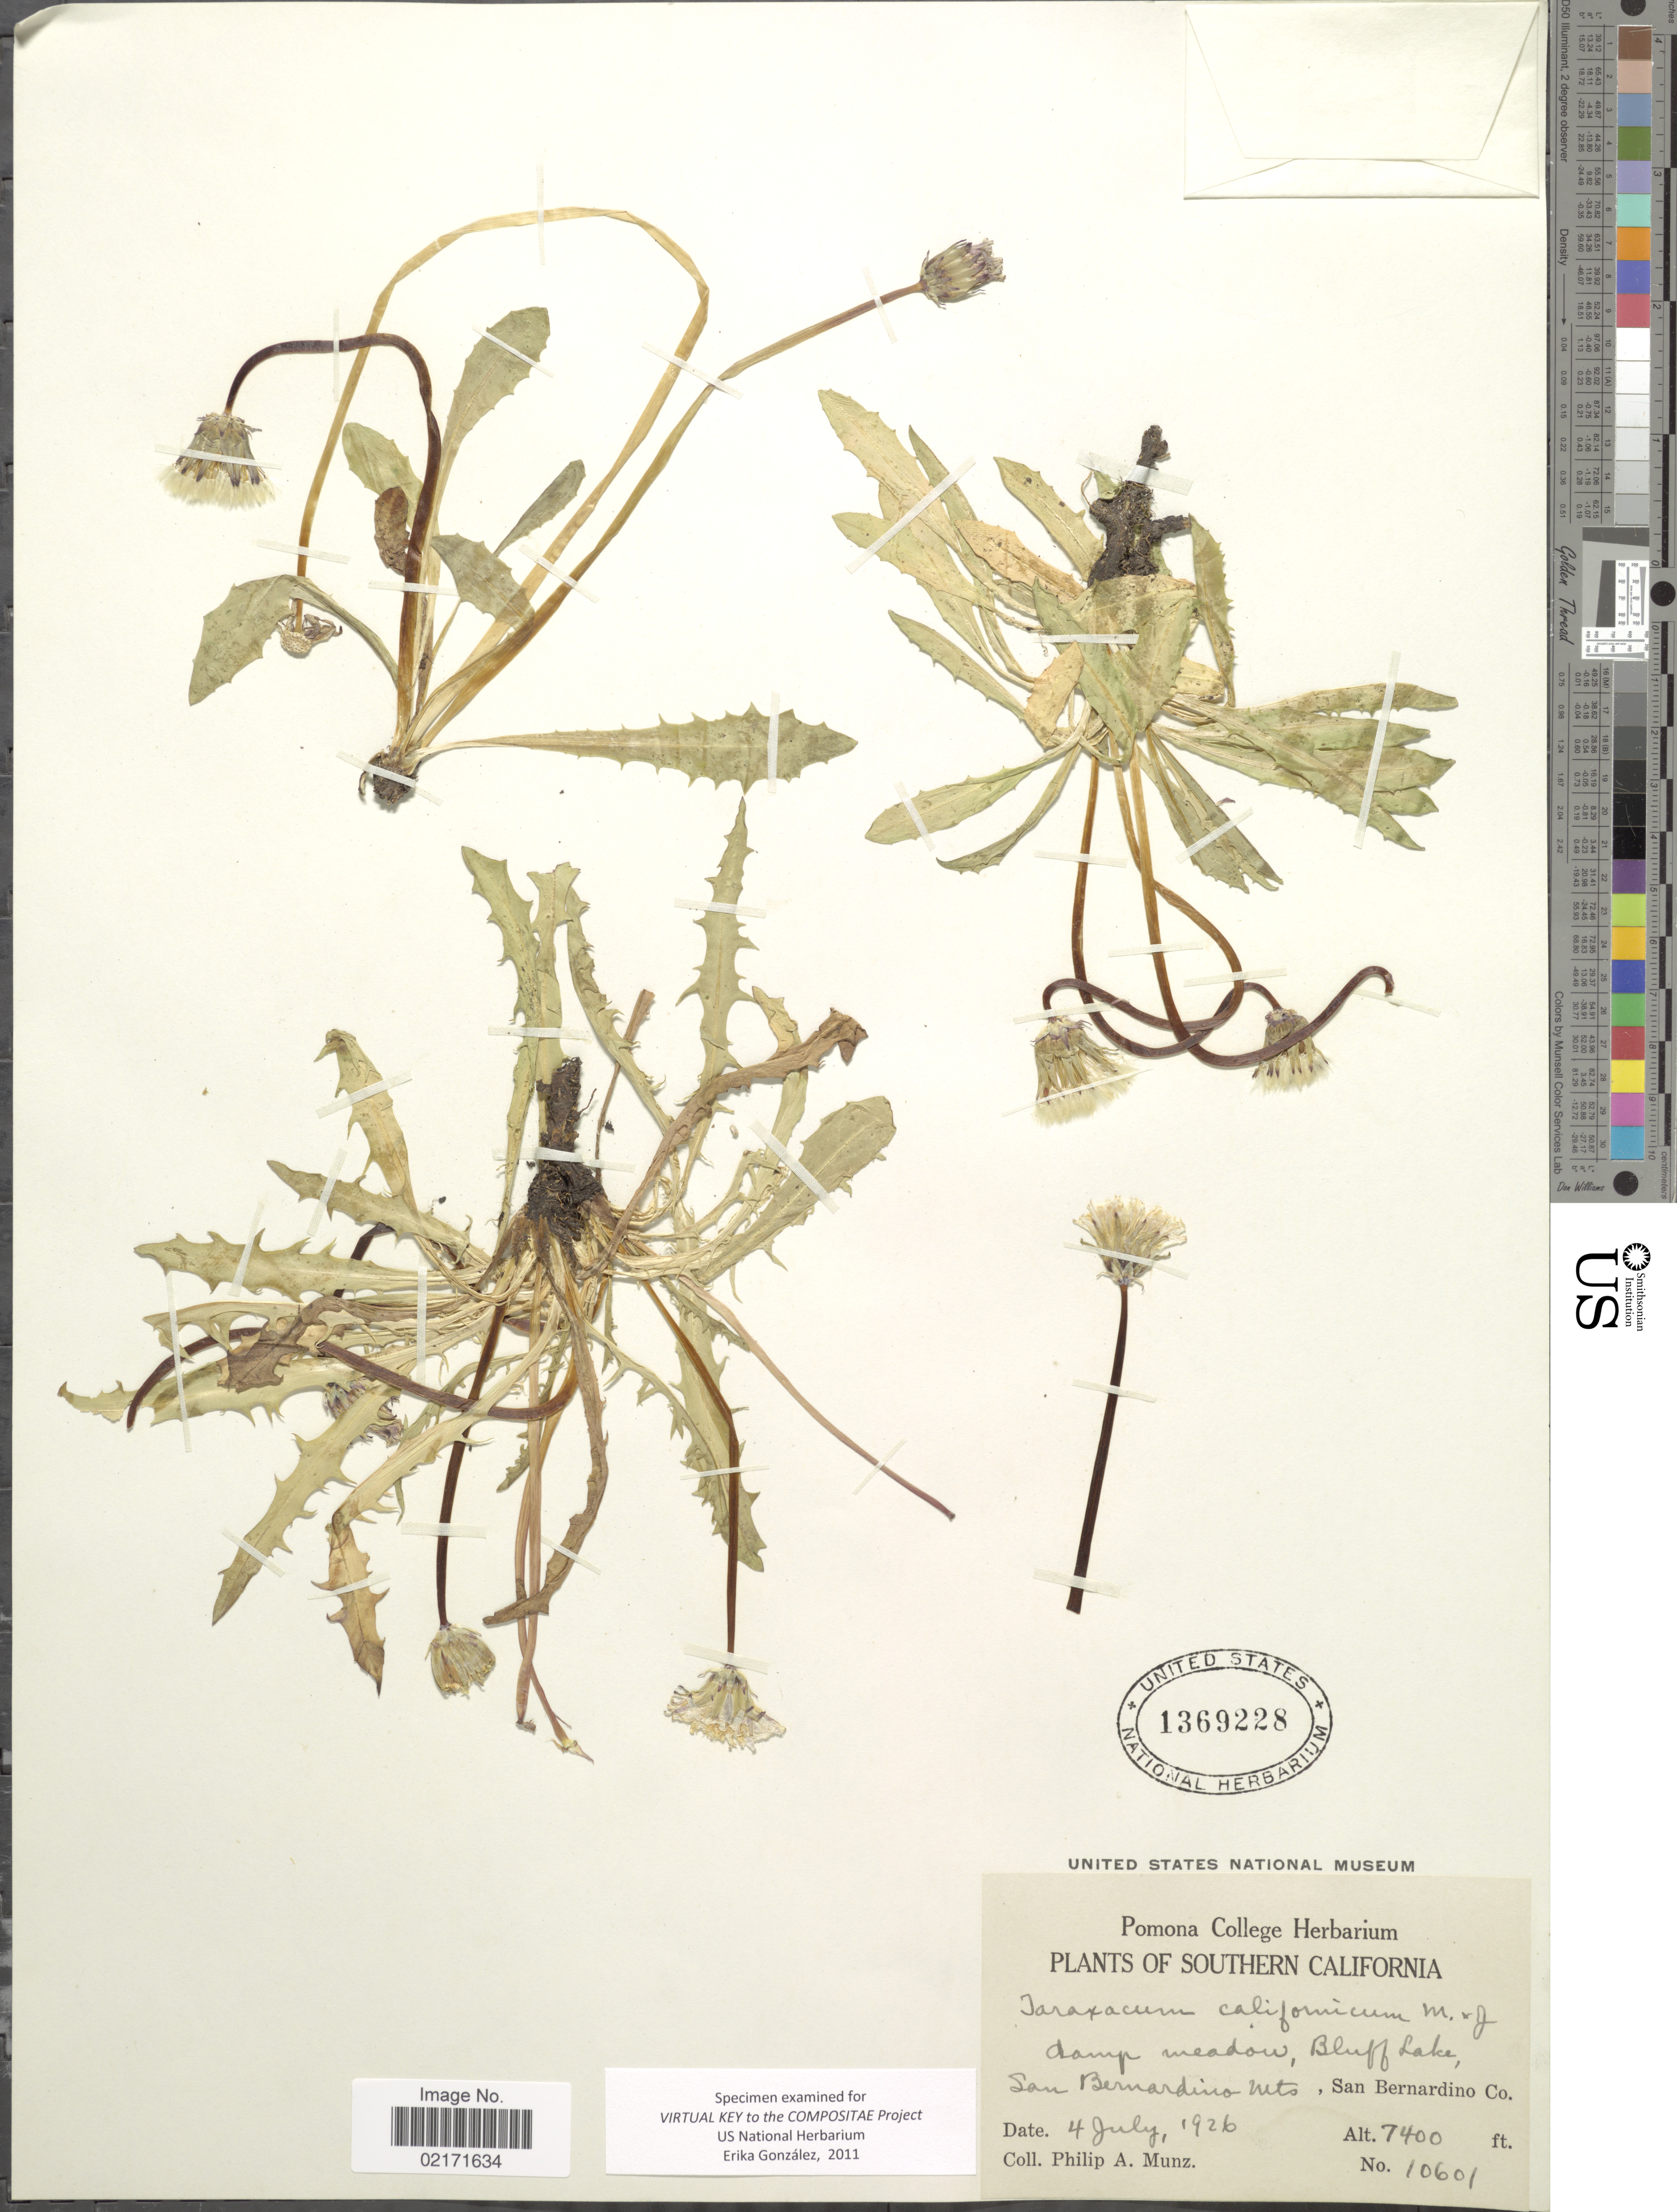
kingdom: Plantae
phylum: Tracheophyta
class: Magnoliopsida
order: Asterales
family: Asteraceae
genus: Taraxacum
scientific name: Taraxacum californicum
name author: Munz & I.M. Johnst.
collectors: P. A. Munz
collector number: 10601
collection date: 1926-07-04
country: United States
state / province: California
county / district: San Bernardino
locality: Southern California. Damp meadow, Bluff Lake, San Bernardino Mts., San Bernardino Co.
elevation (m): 2256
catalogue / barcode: US 1369228